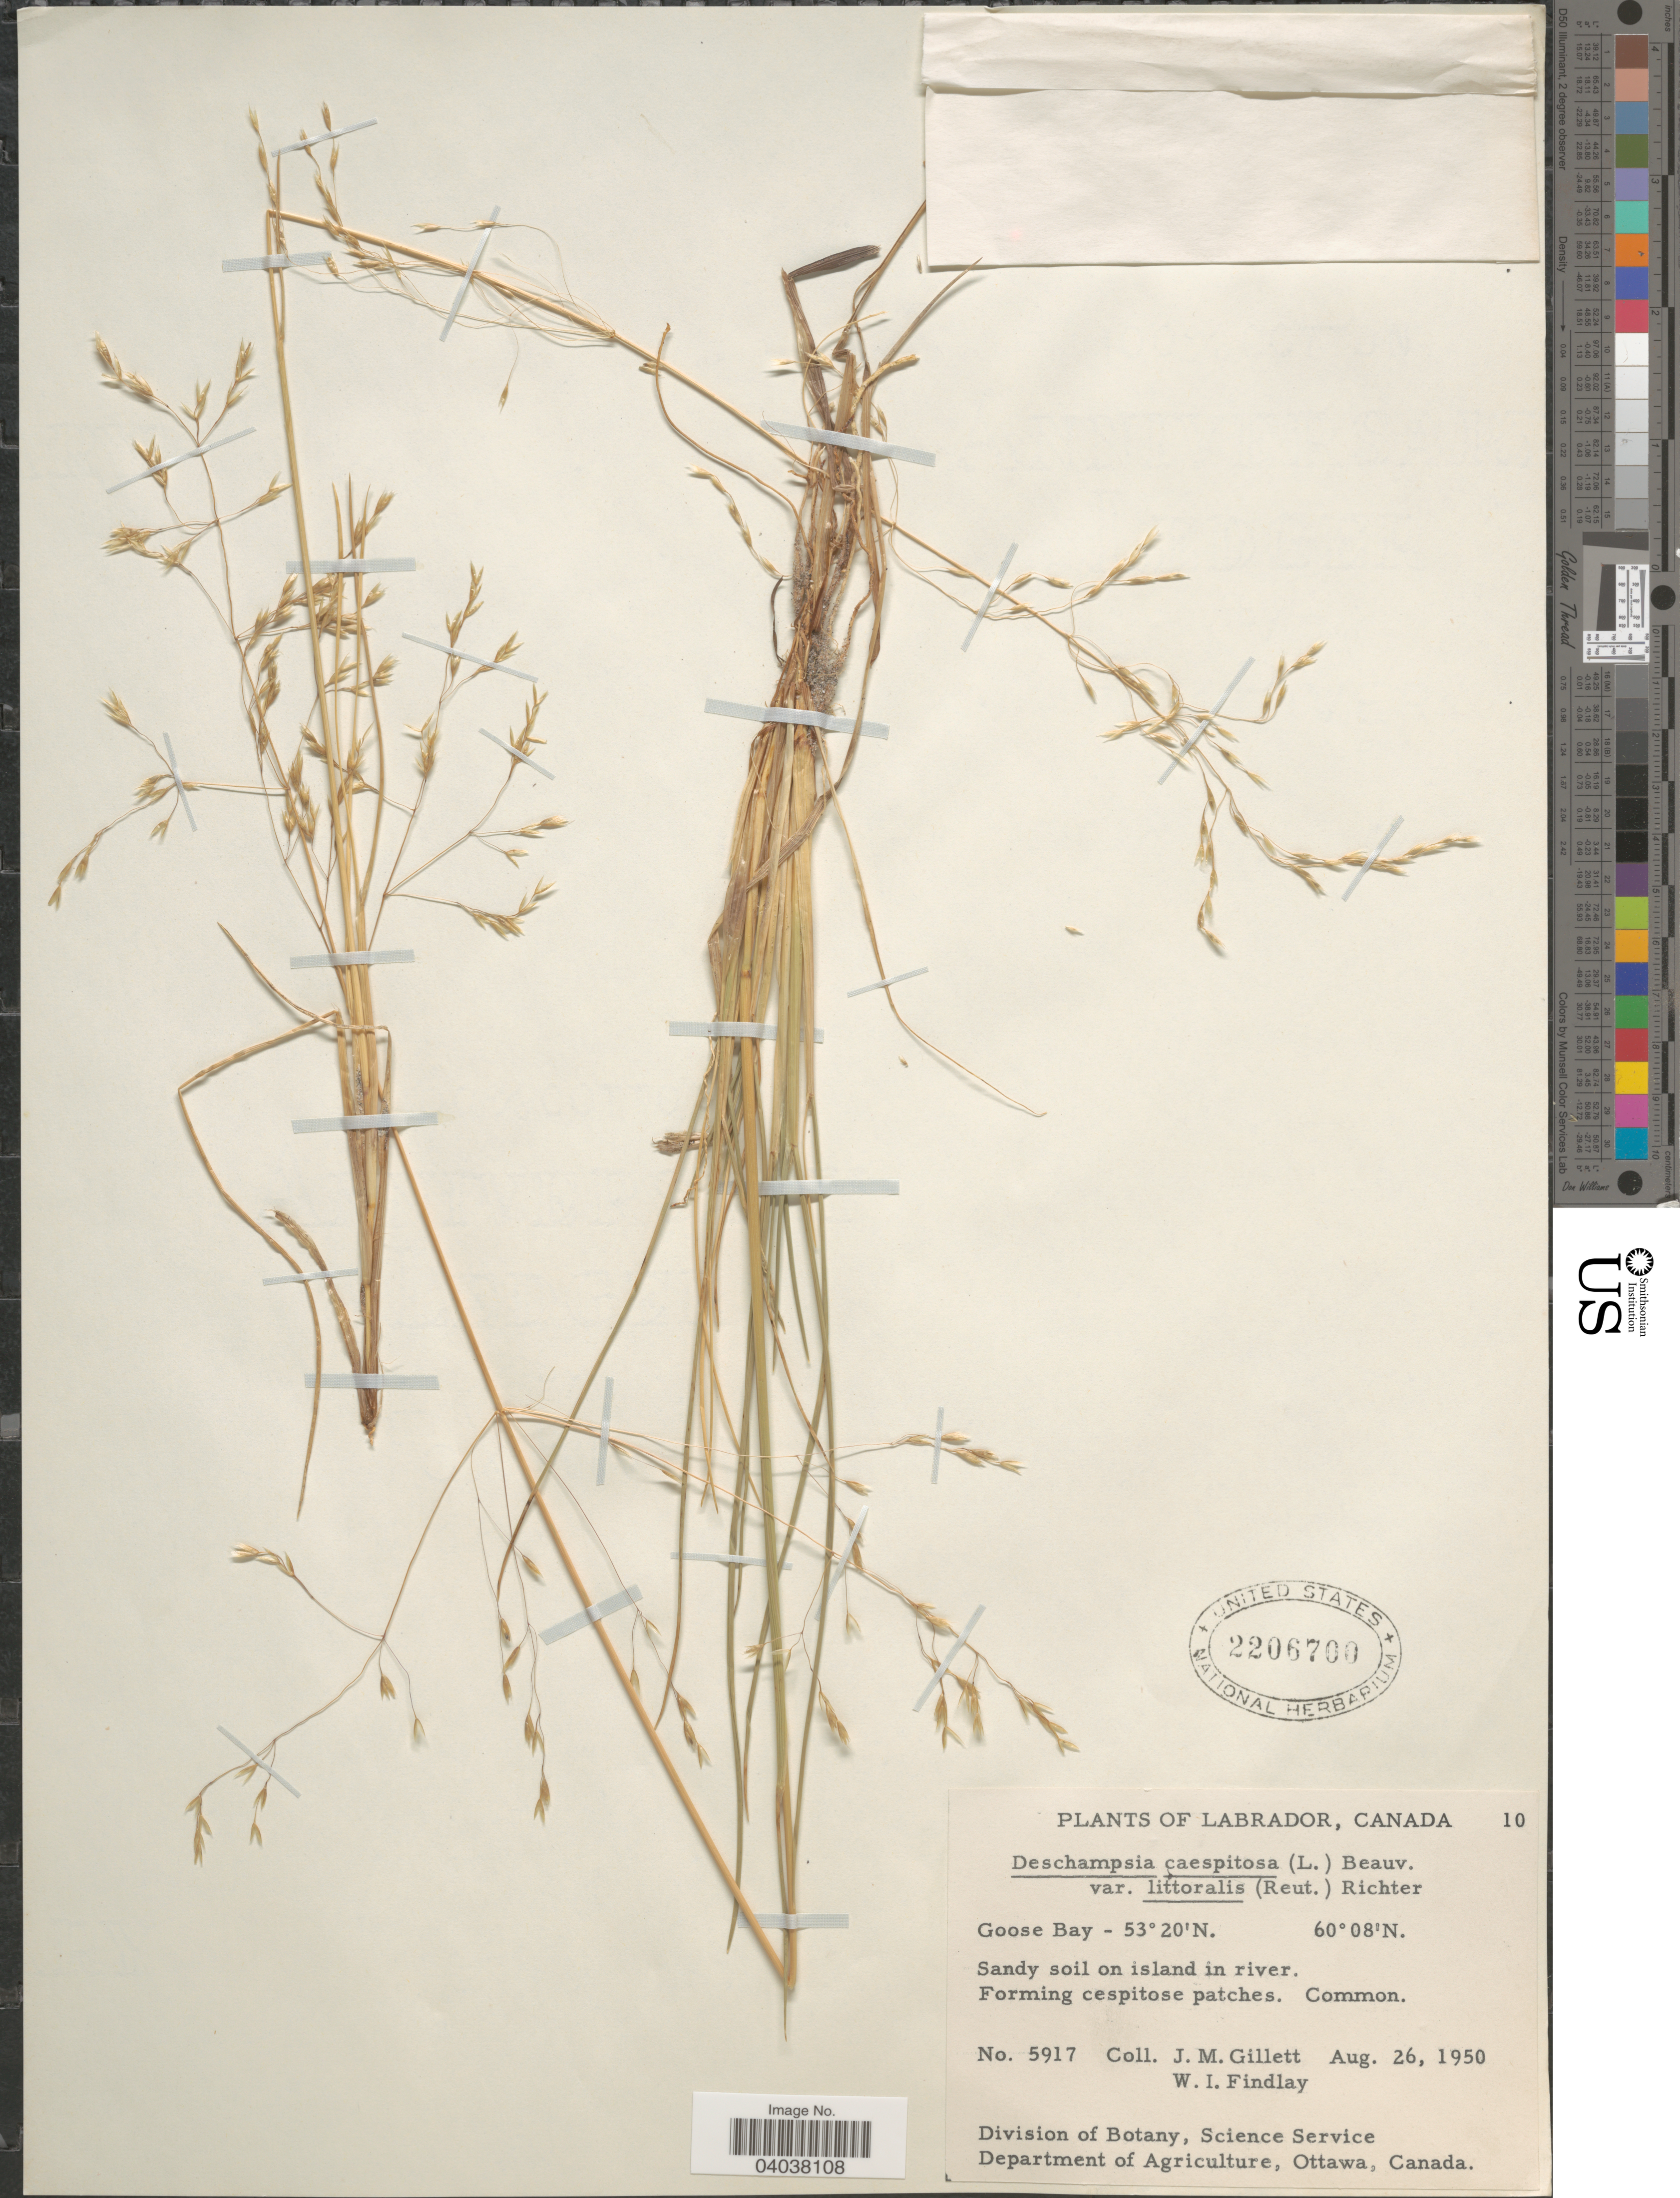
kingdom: Plantae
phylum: Tracheophyta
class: Liliopsida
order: Poales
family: Poaceae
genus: Deschampsia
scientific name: Deschampsia cespitosa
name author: (L.) P. Beauv.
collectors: J. M. Gillett & W. Findlay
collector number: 5917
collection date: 1950-08-26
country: Canada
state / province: Newfoundland and Labrador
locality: Labrador. Goose Bay.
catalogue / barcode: US 2206700